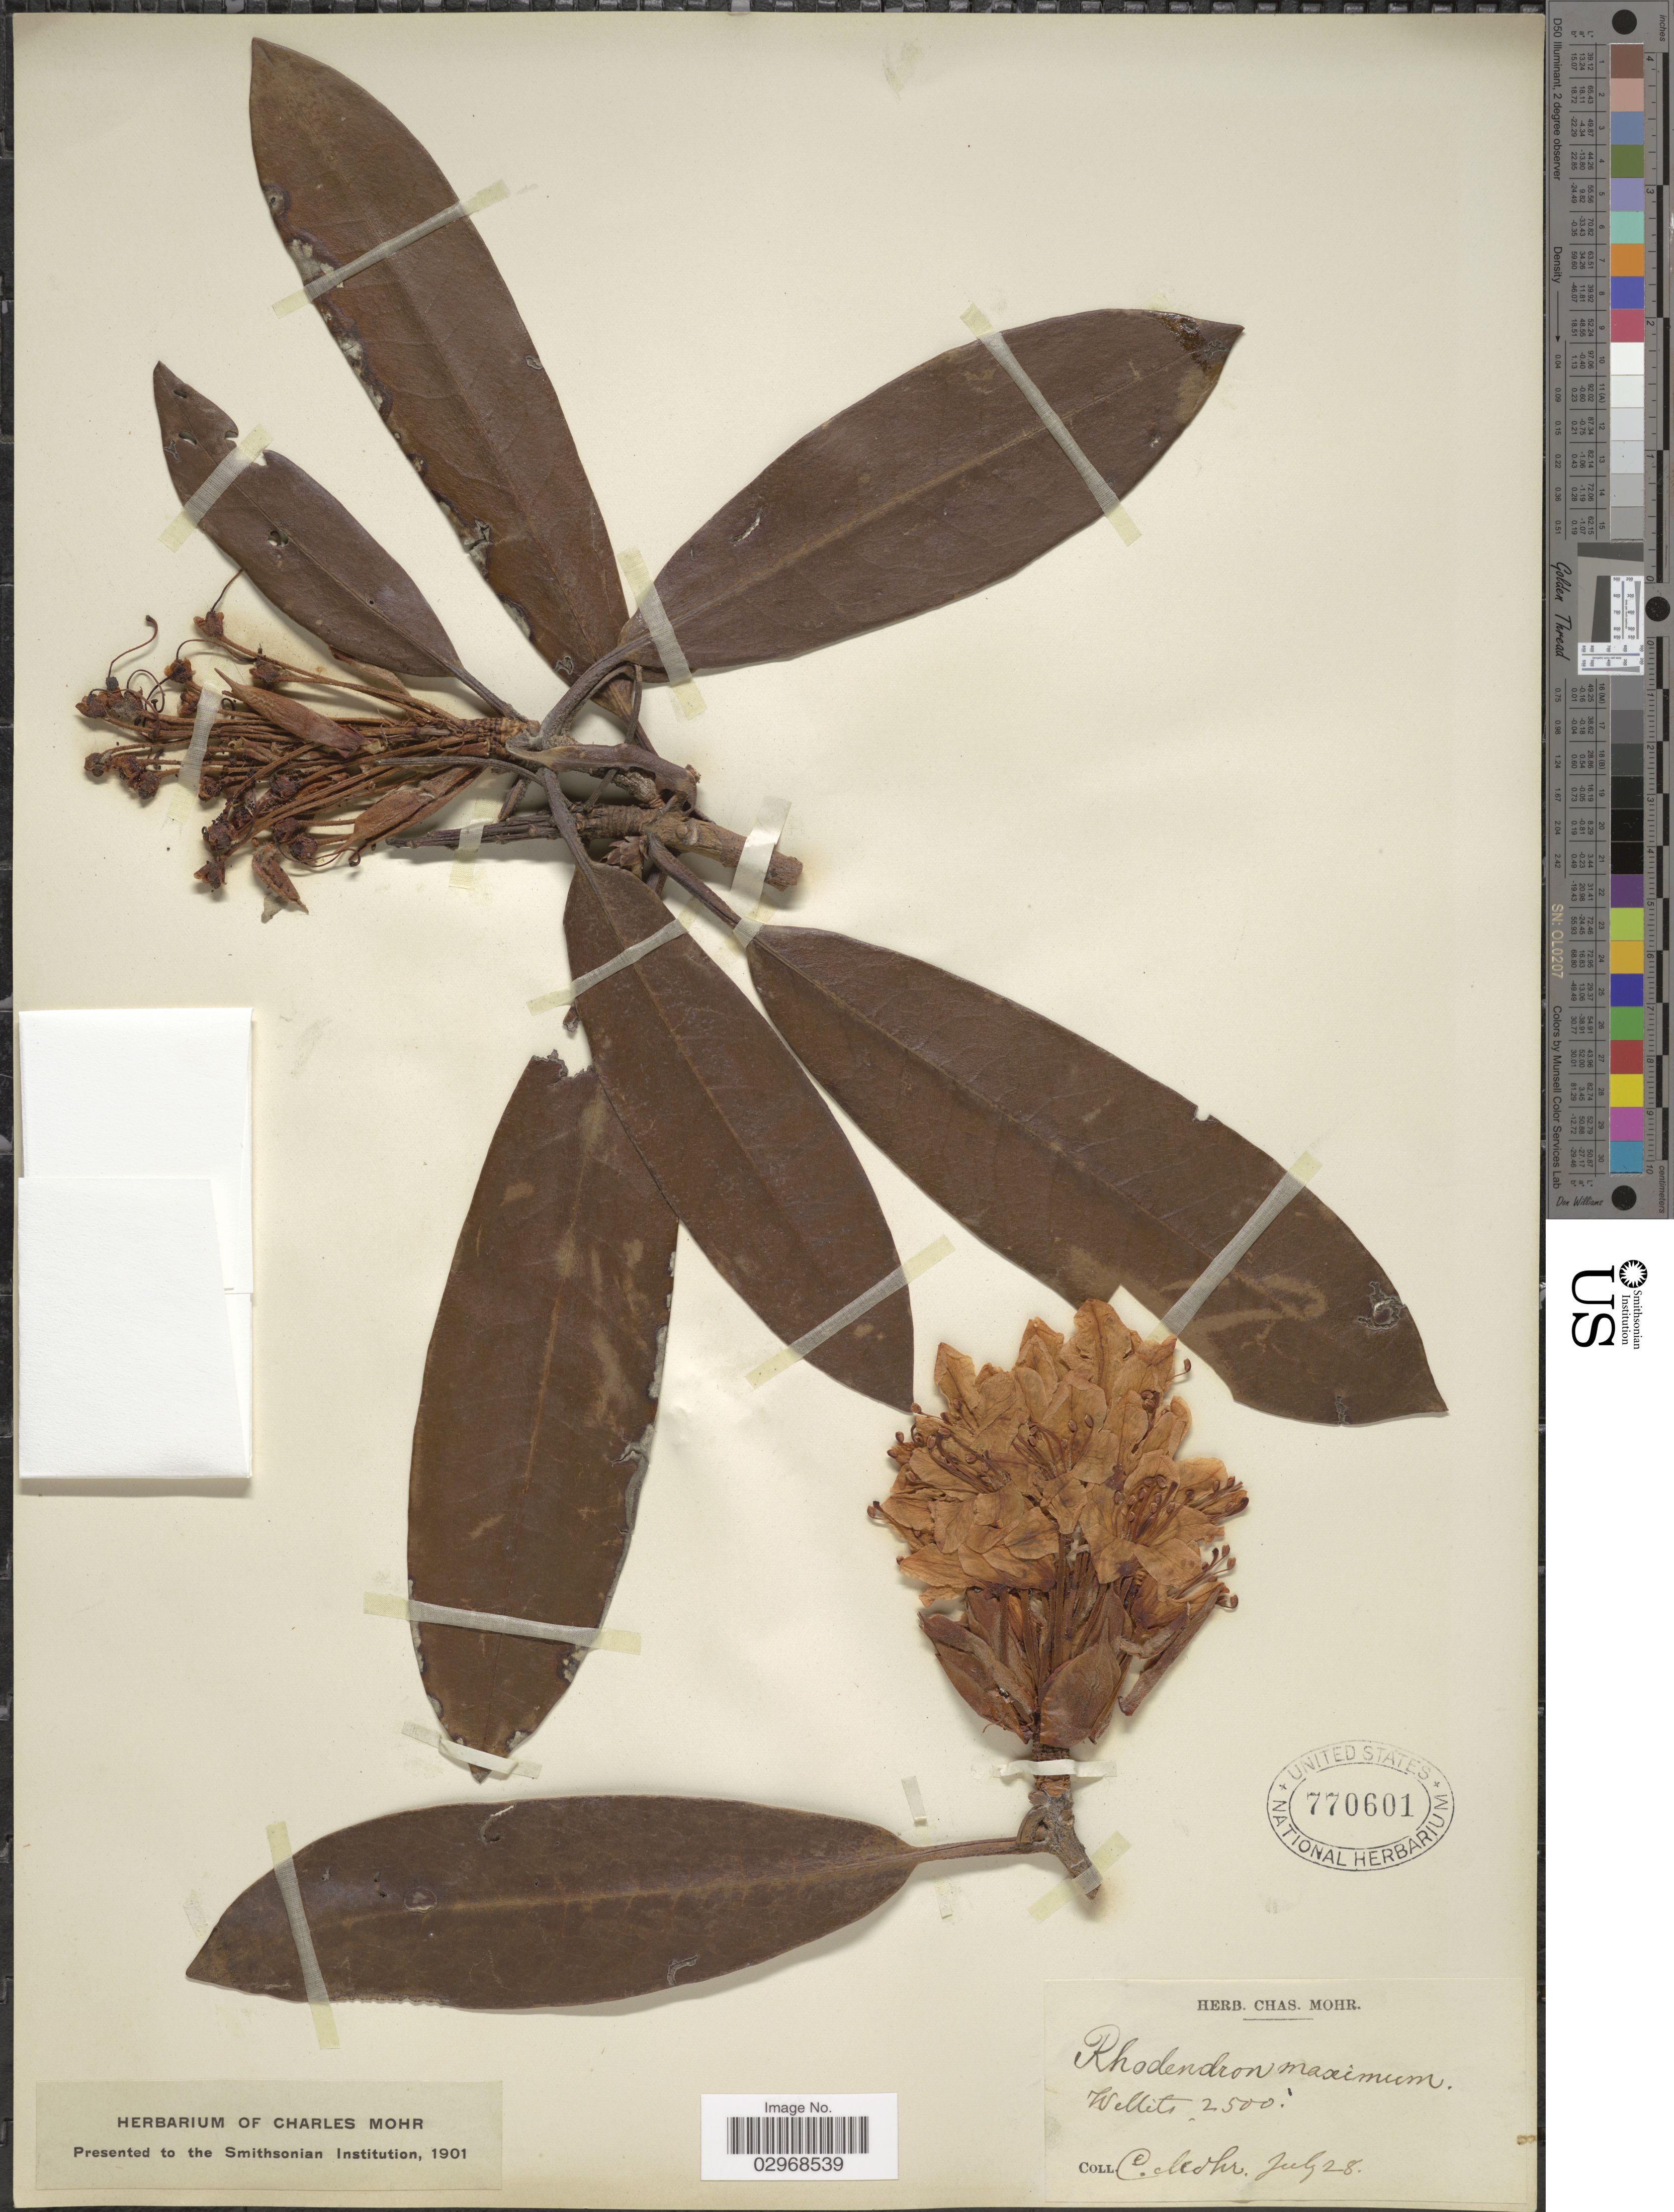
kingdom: Plantae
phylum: Tracheophyta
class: Magnoliopsida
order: Ericales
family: Ericaceae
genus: Rhododendron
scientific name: Rhododendron maximum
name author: L.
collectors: Mohr, C. T. (herbarium)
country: United States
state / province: North Carolina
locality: Willits.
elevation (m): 762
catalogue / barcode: US 770601